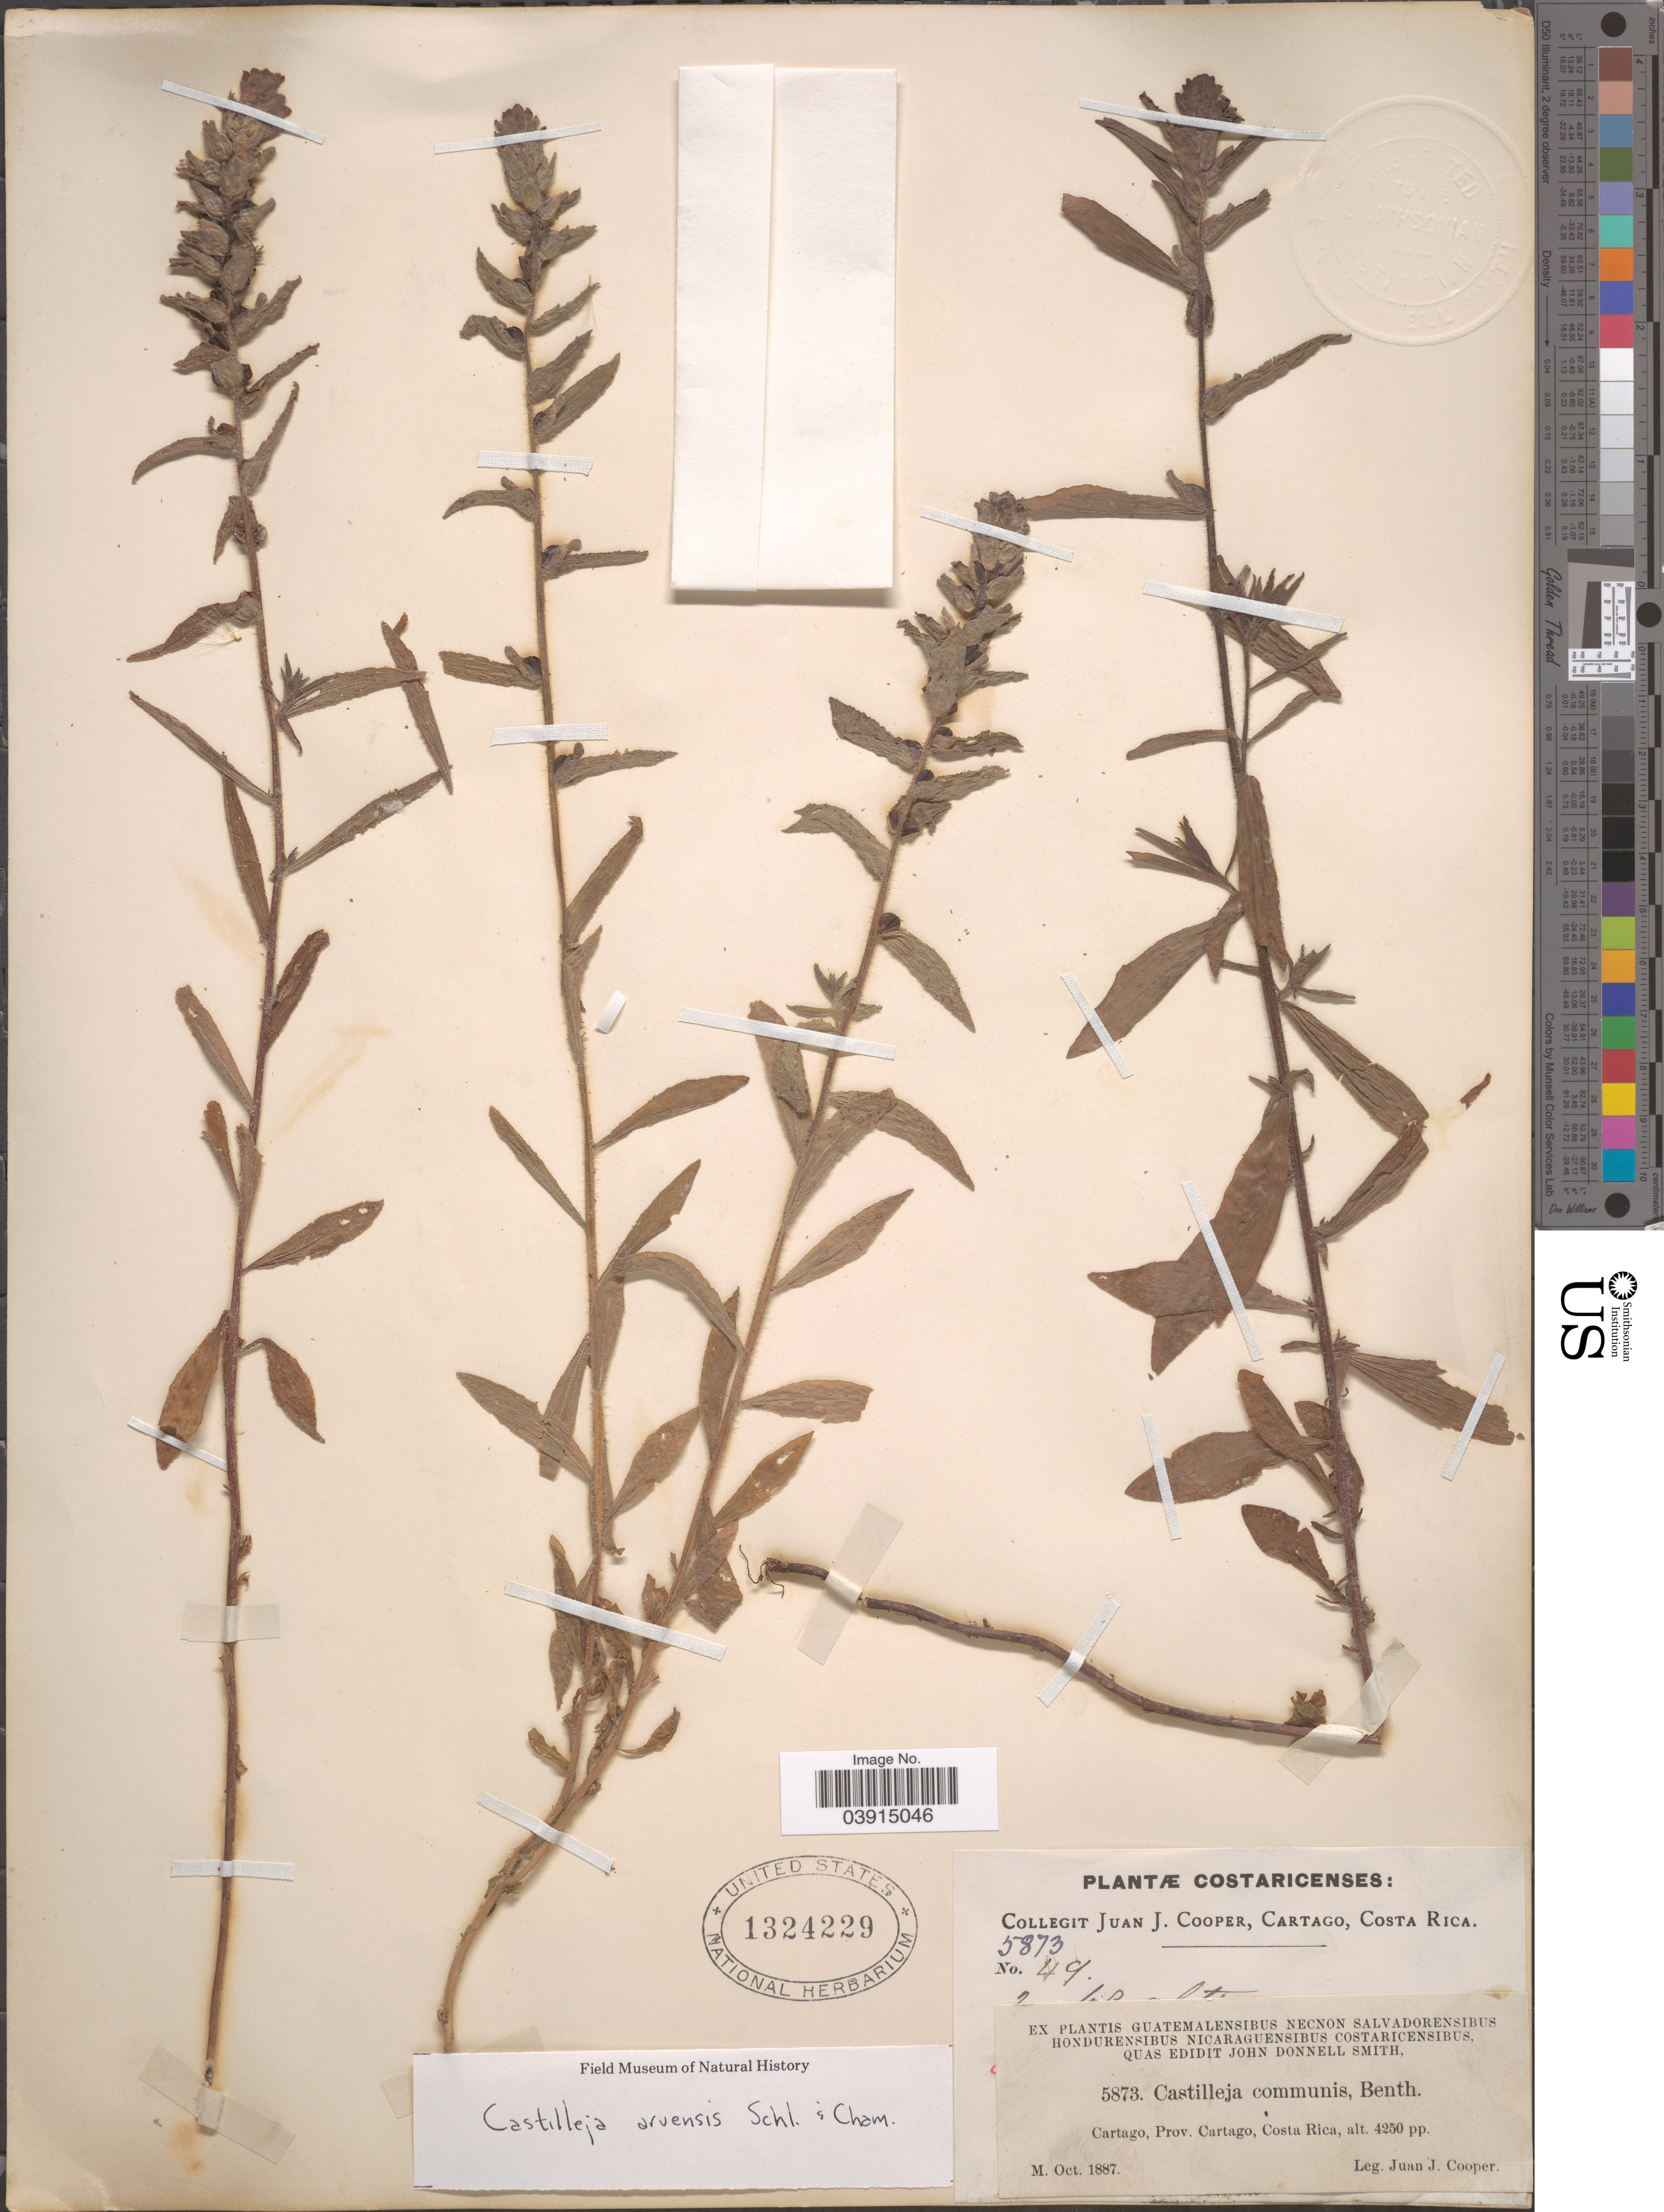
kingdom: Plantae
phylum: Tracheophyta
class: Magnoliopsida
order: Lamiales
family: Orobanchaceae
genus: Castilleja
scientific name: Castilleja arvensis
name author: Schltdl. & Cham.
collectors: J. J. Cooper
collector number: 5873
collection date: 1887-10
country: Costa Rica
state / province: Cartago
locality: Cartago, Prov. Cartago.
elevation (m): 1295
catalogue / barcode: US 1324229